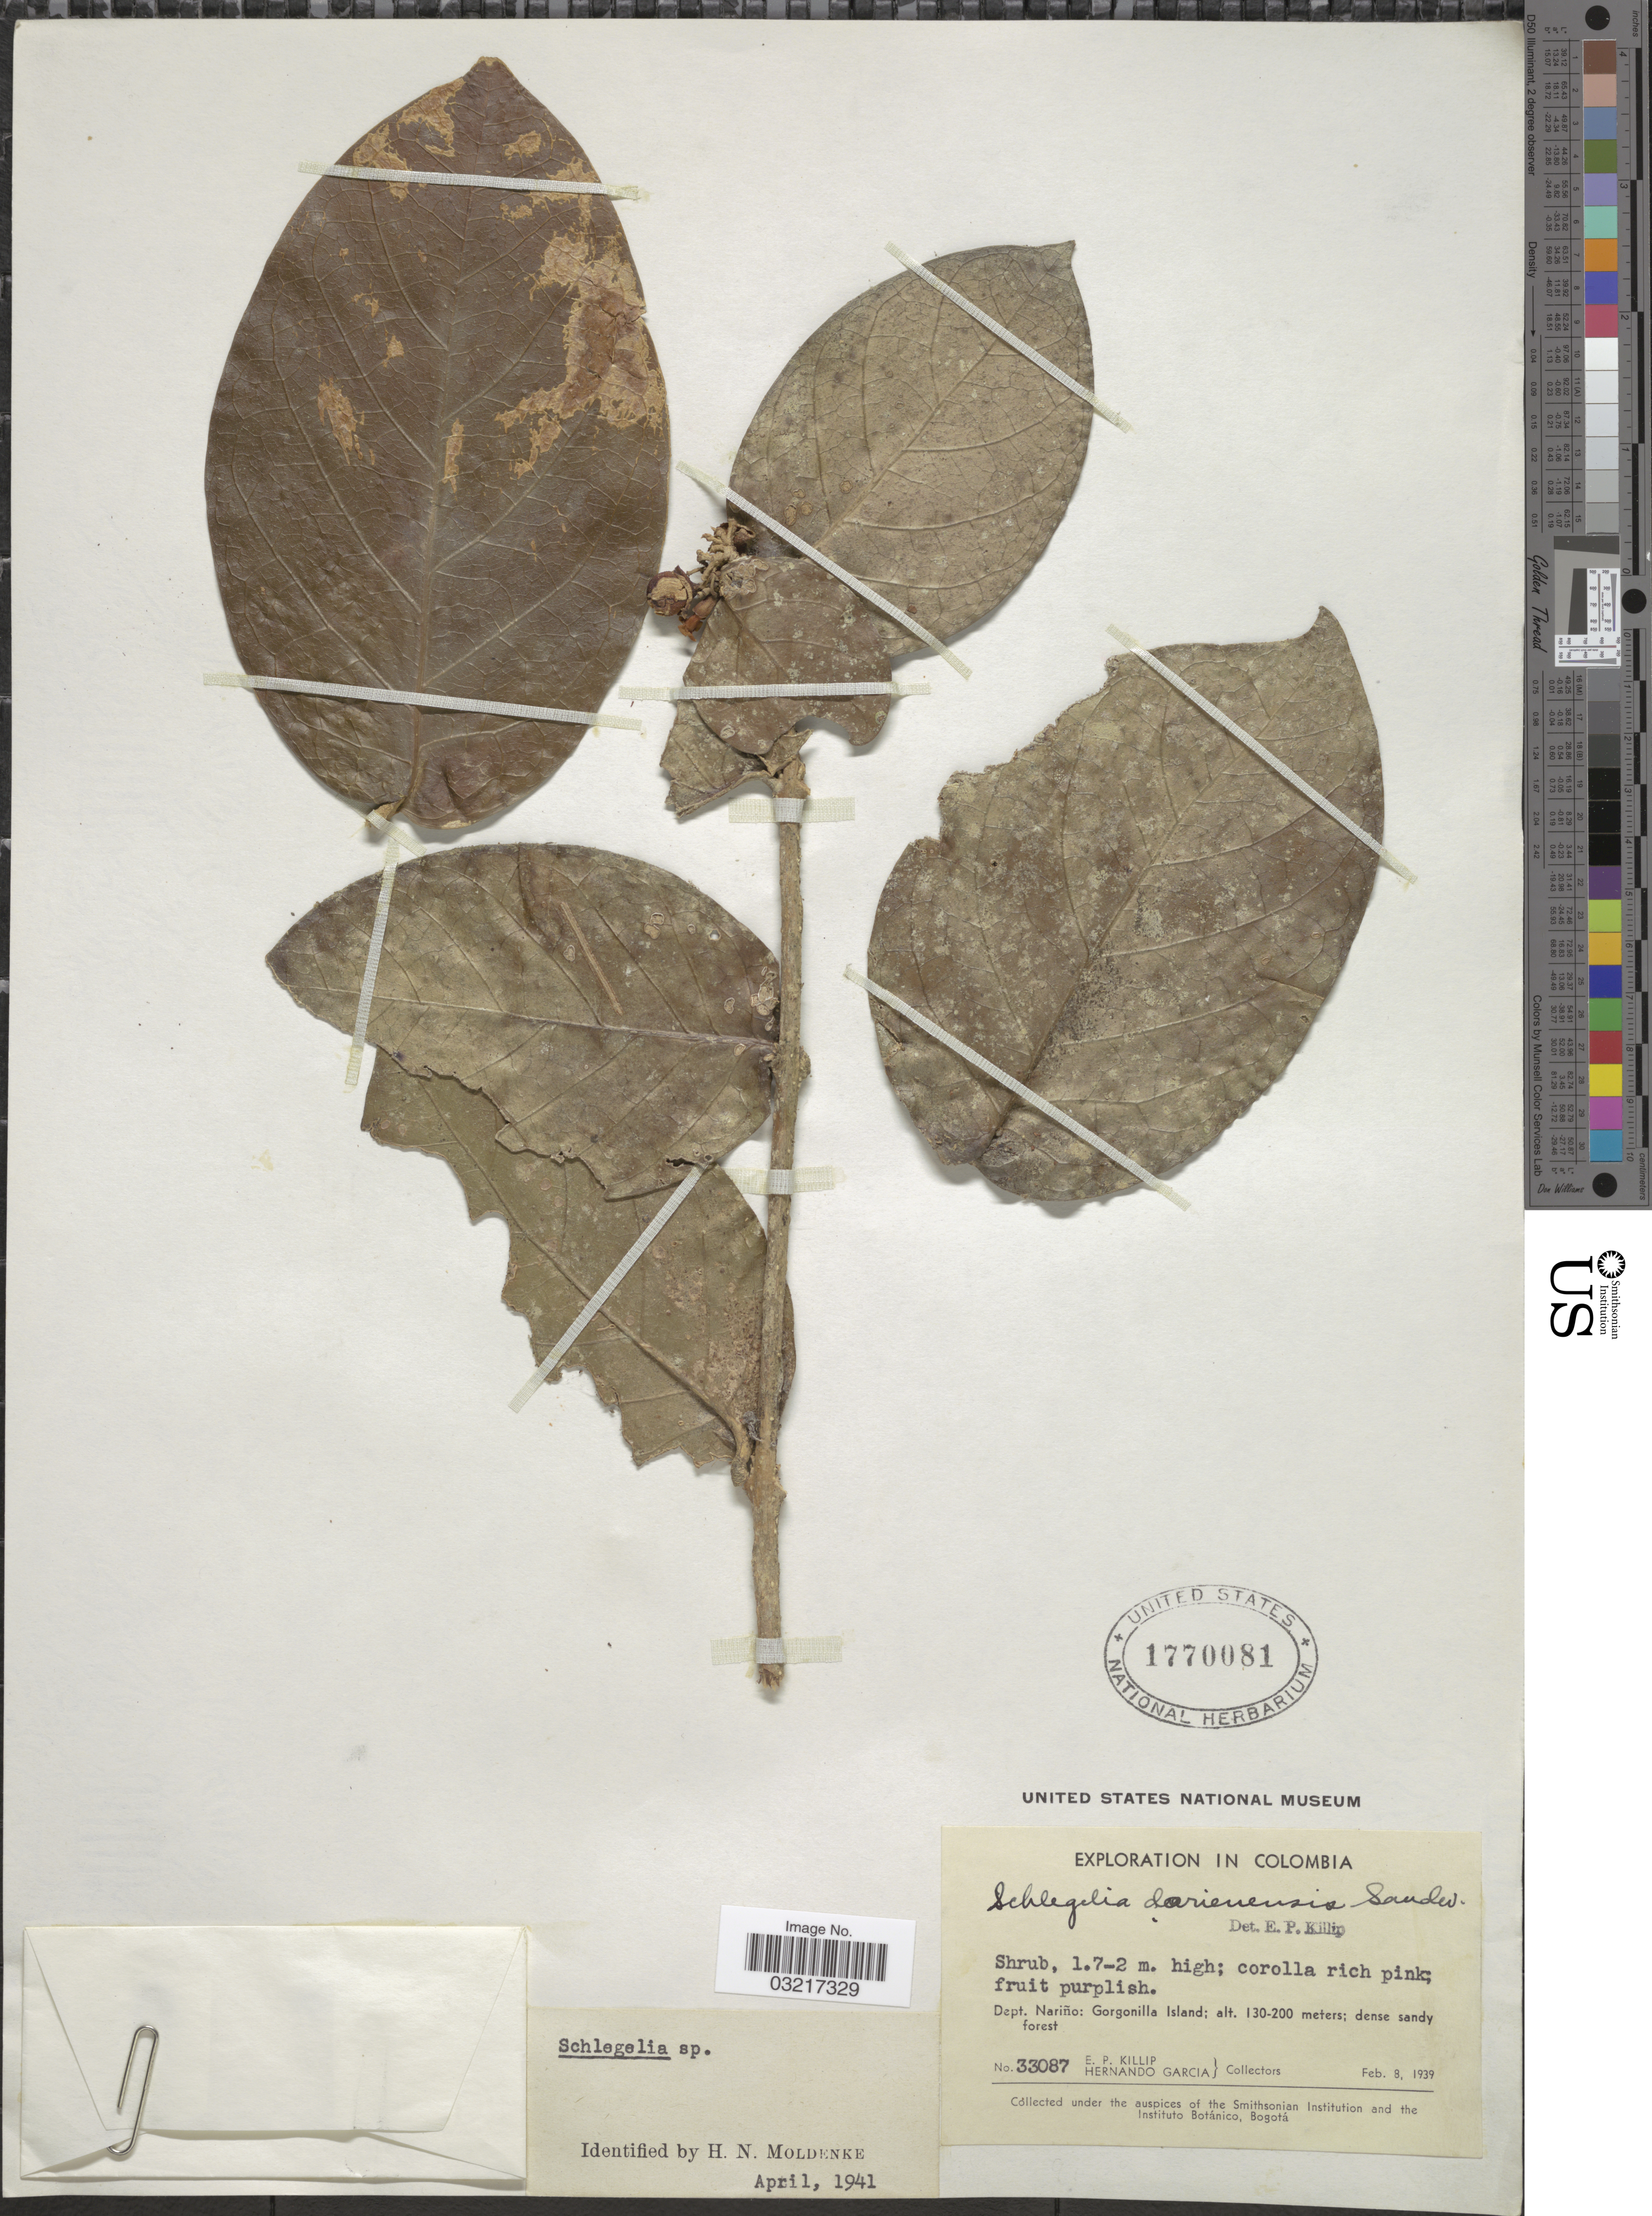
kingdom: Plantae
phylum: Tracheophyta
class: Magnoliopsida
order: Lamiales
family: Schlegeliaceae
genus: Schlegelia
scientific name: Schlegelia darienensis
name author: Sandwith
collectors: E. P. Killip & H. Garcia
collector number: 33087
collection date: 1939-02-08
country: Colombia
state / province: Nariño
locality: Dept. Nariño: Gorgonilla Island.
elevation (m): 130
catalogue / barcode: US 1770081